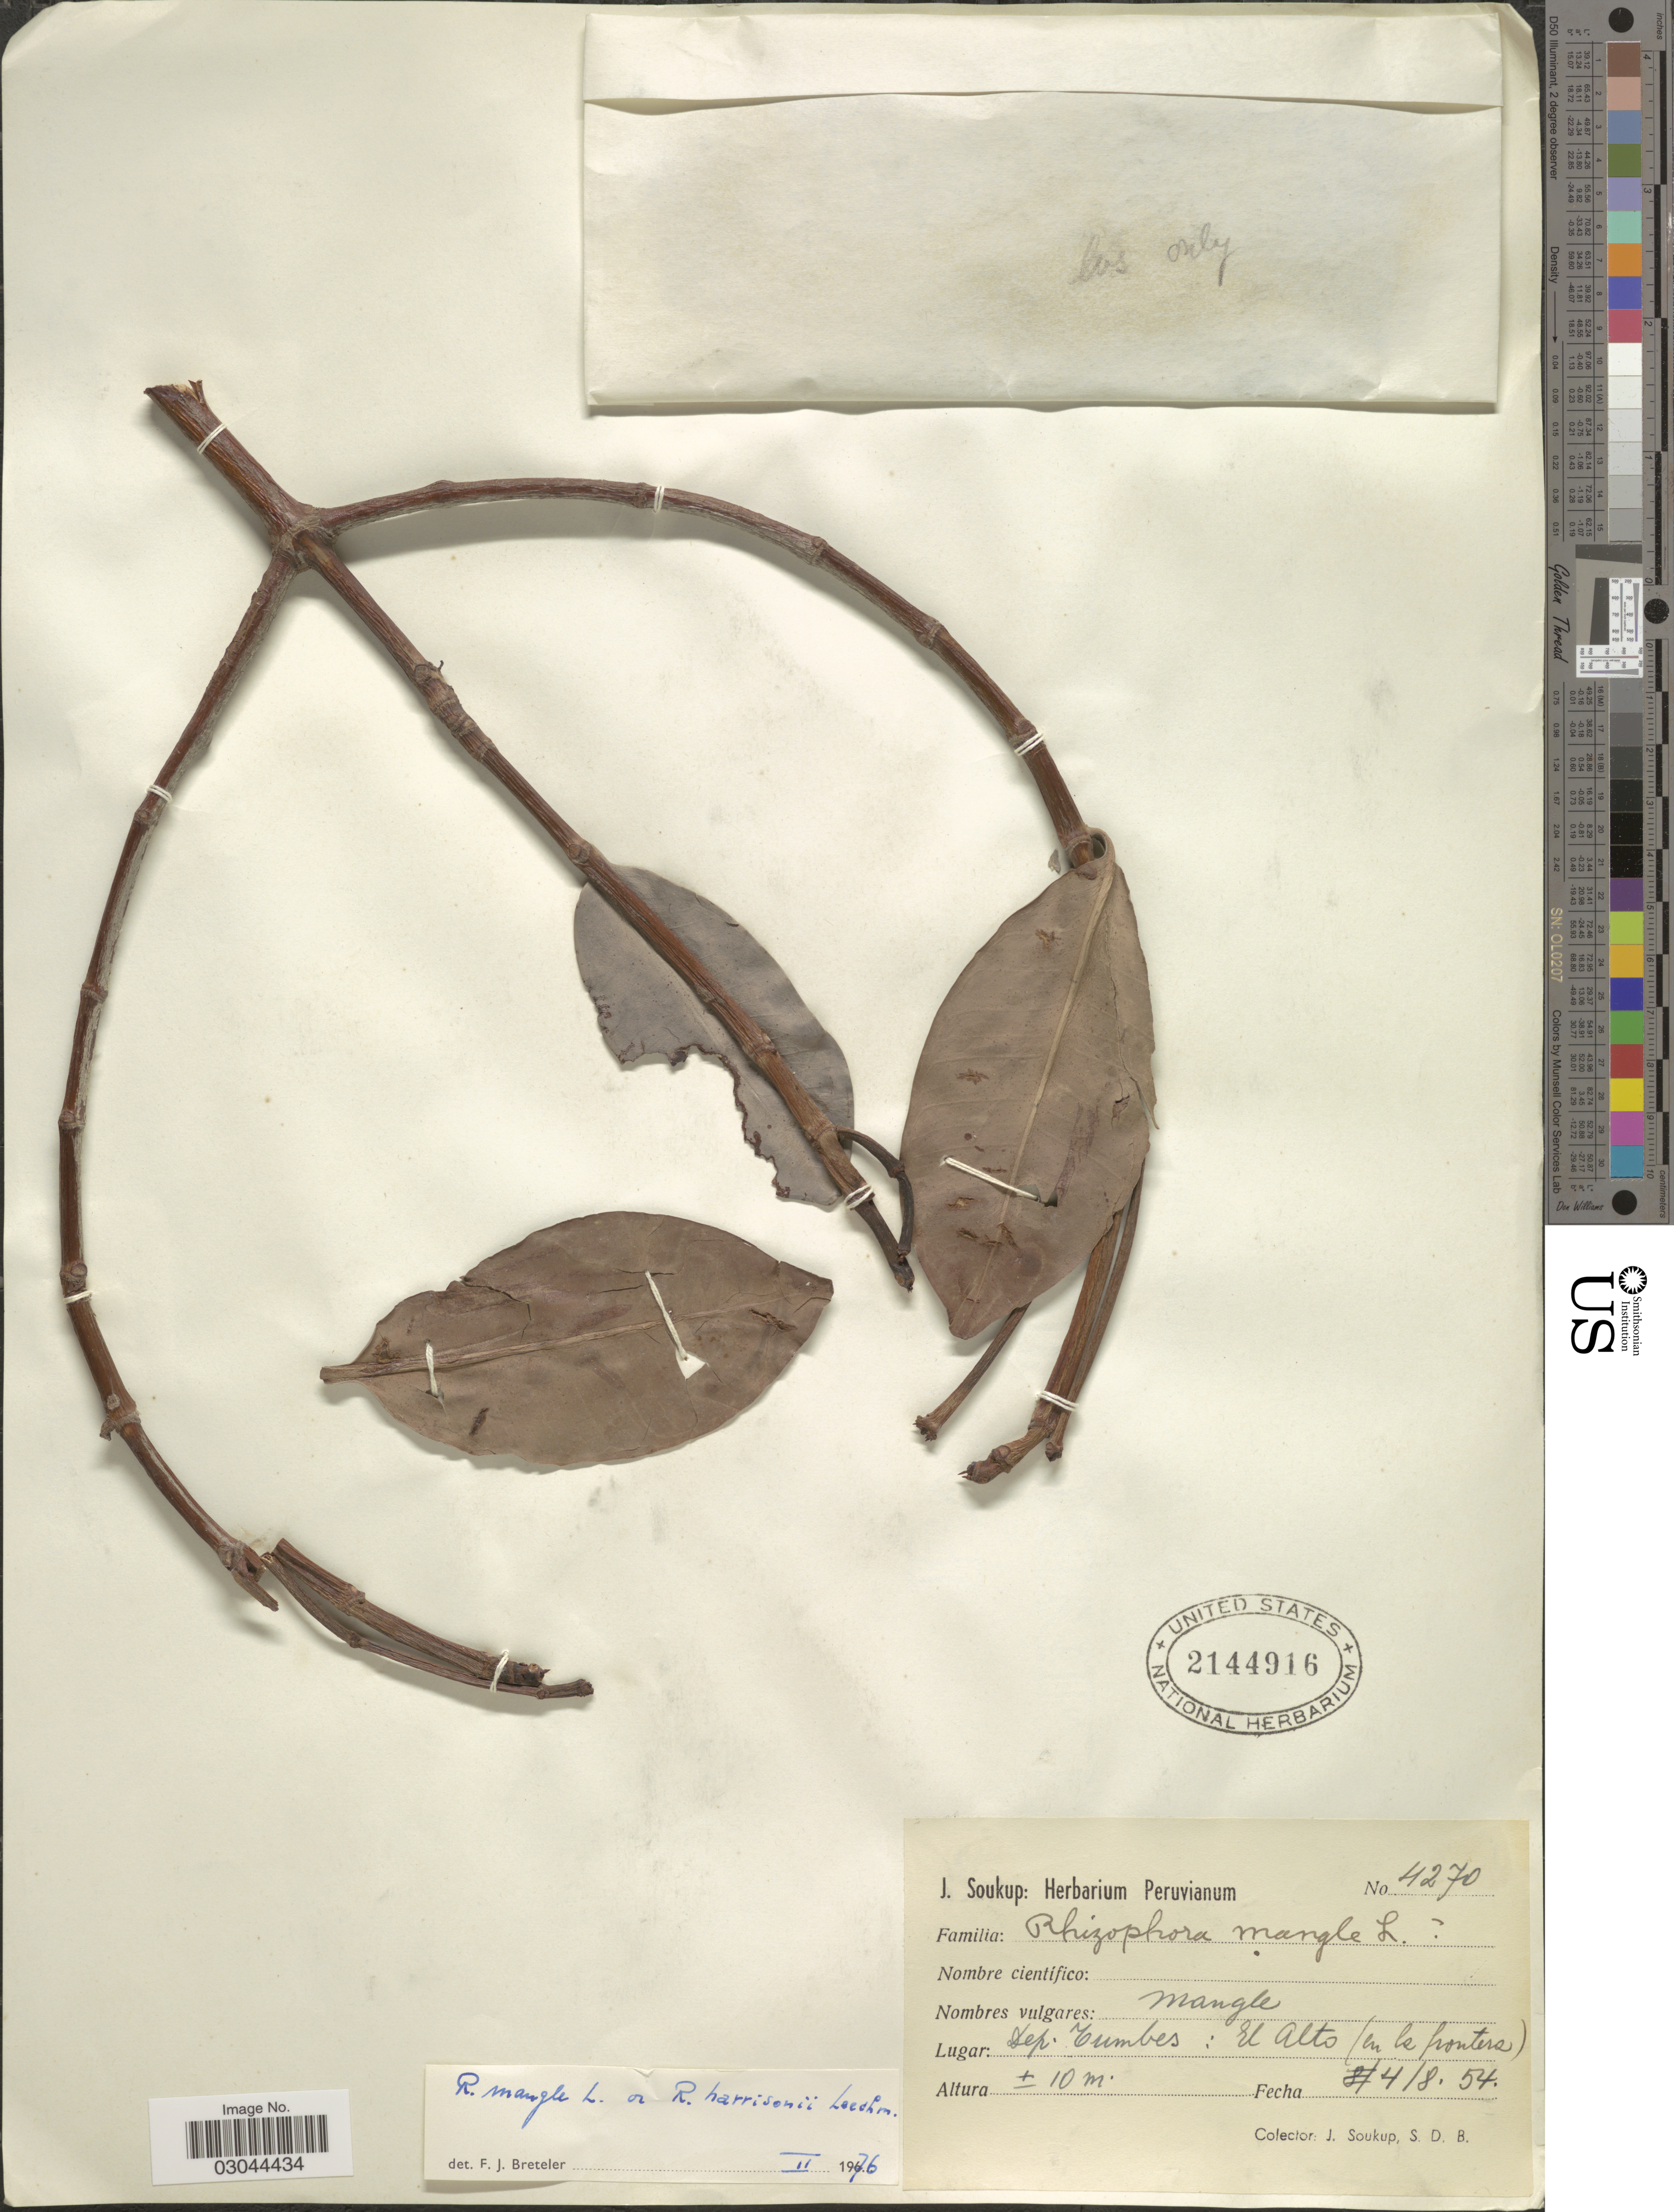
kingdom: Plantae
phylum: Tracheophyta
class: Magnoliopsida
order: Malpighiales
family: Rhizophoraceae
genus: Rhizophora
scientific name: Rhizophora mangle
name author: L.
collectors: J. Soukup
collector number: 4270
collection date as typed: Transcribed d/m/y: 4/8/54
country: Peru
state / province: Tumbes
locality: Dep. Tumbes: El Alto (en la frontera).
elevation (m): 10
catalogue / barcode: US 2144916